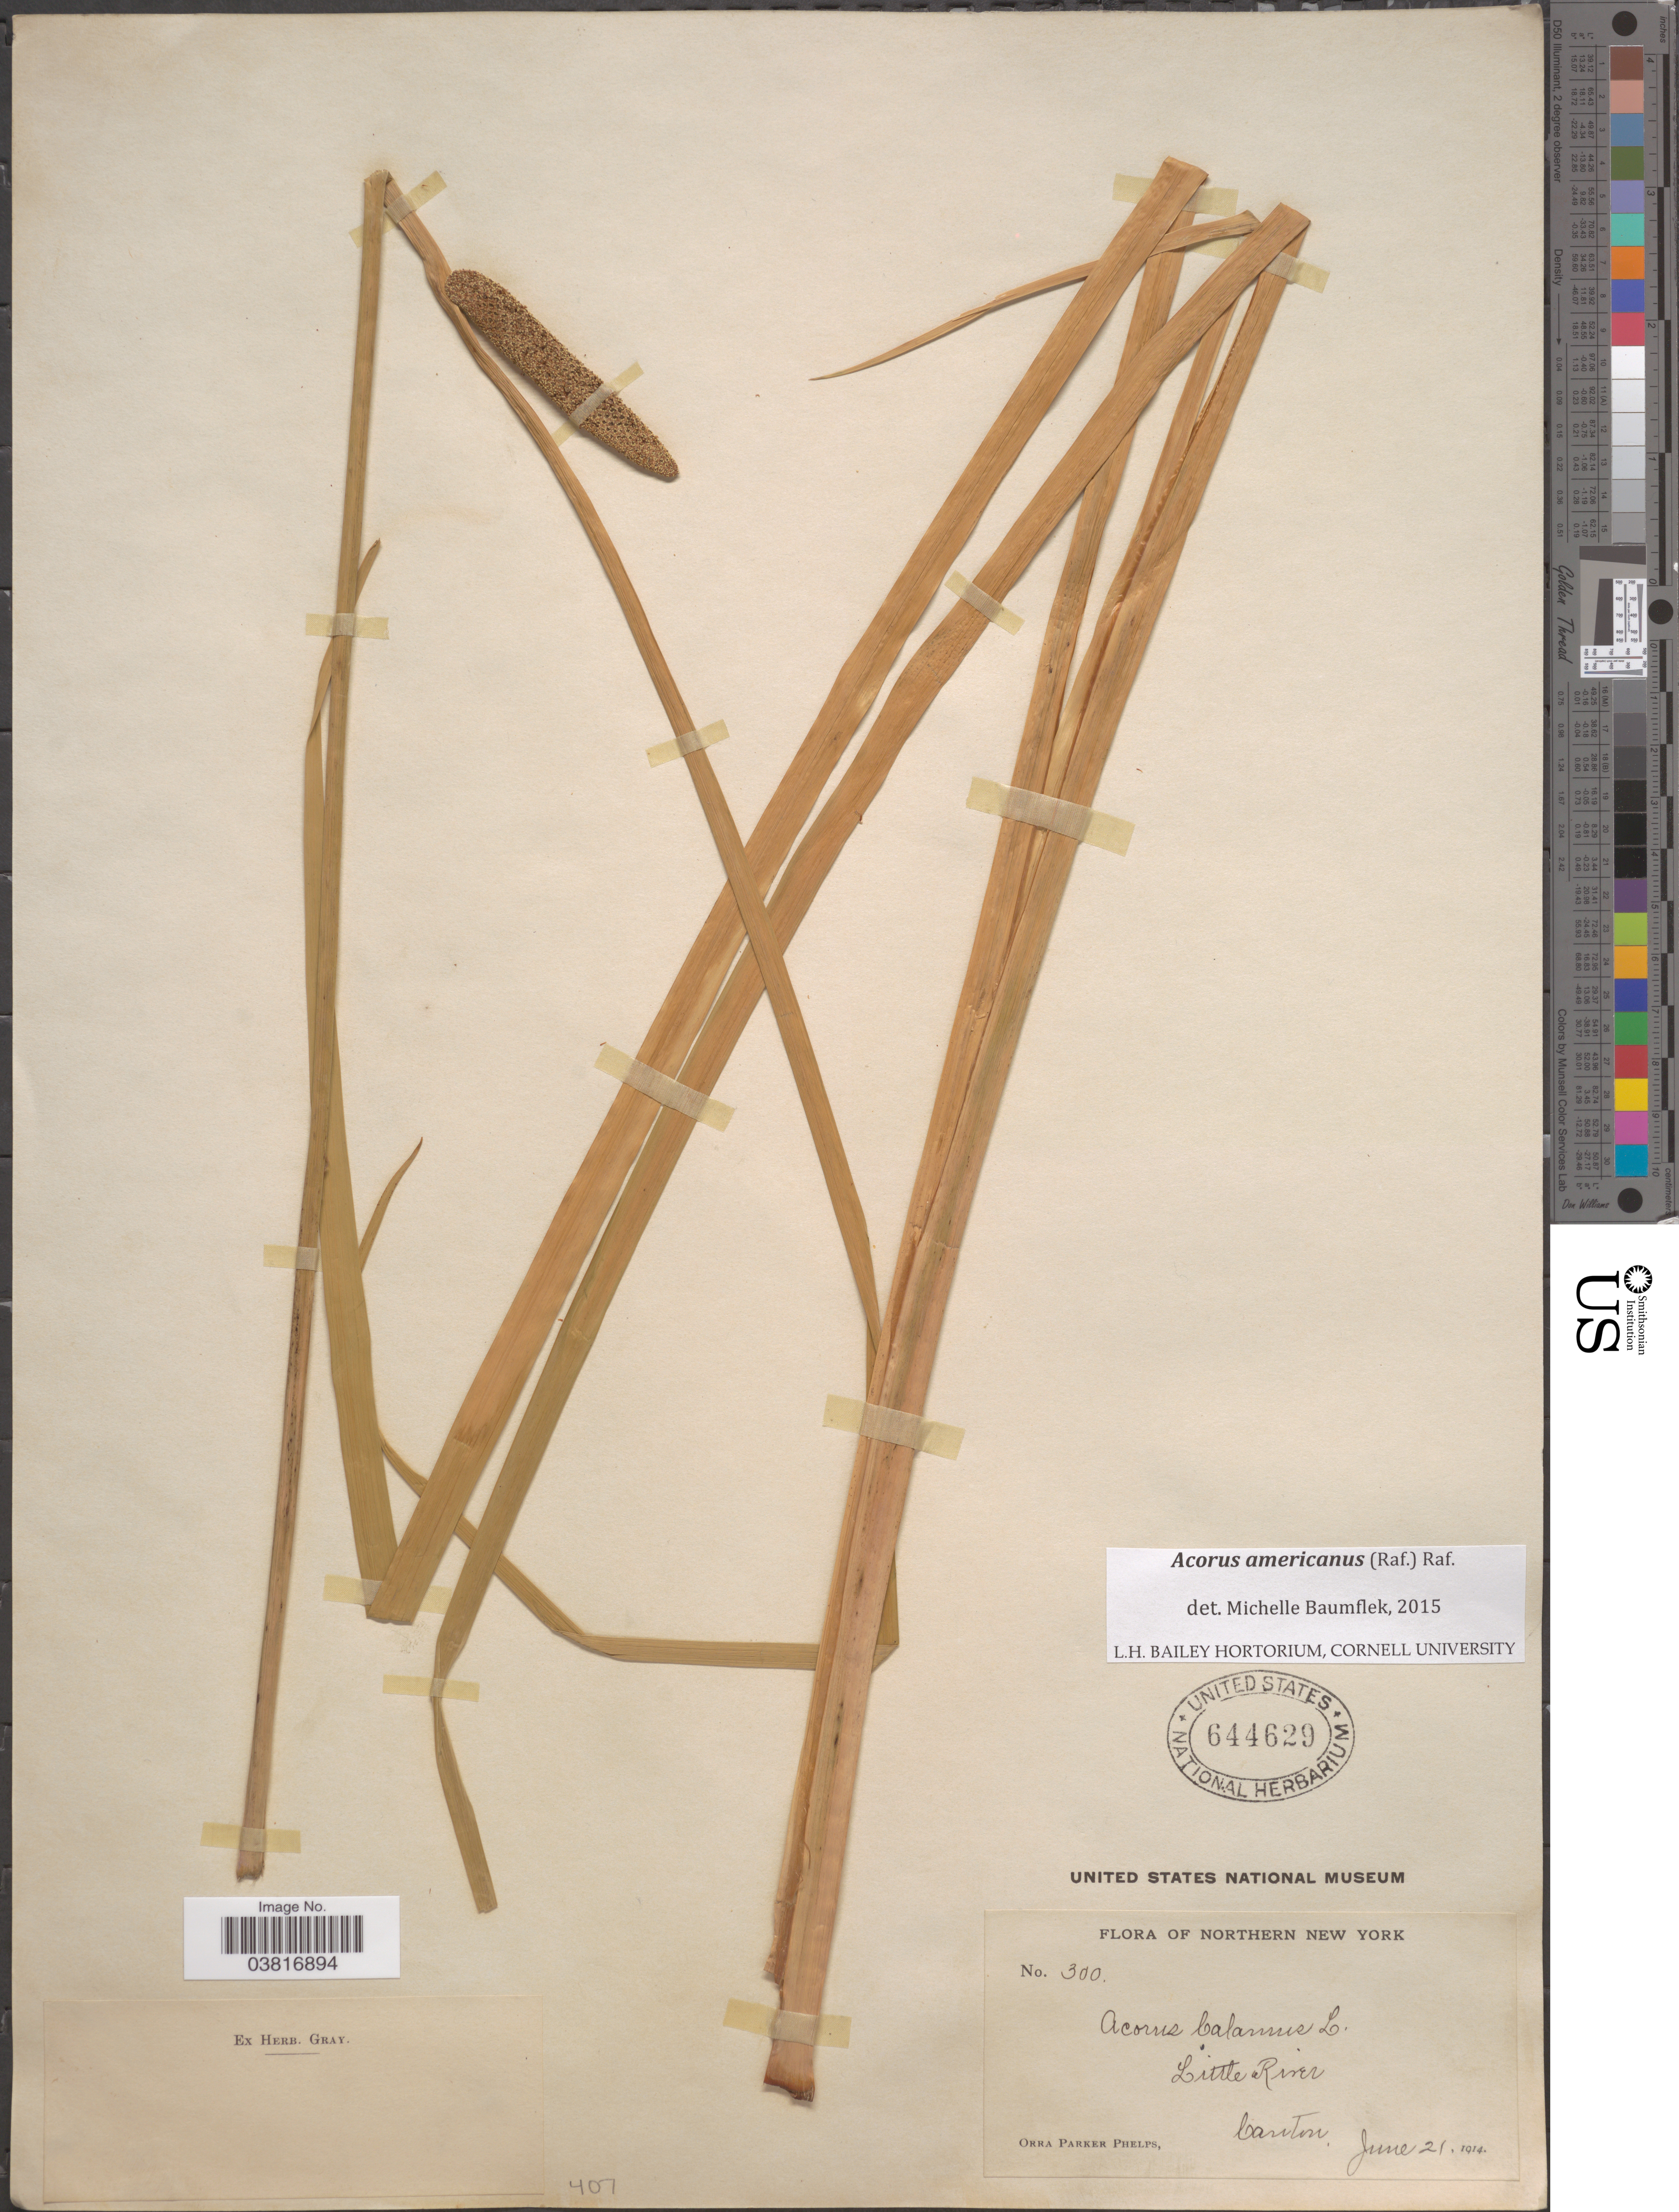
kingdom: Plantae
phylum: Tracheophyta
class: Liliopsida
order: Acorales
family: Acoraceae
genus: Acorus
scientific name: Acorus americanus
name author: (Raf.) Raf.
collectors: O. P. Phelps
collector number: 300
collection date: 1914-06-21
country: United States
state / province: New York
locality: Northern New York. Little River. Canton.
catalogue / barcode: US 644629